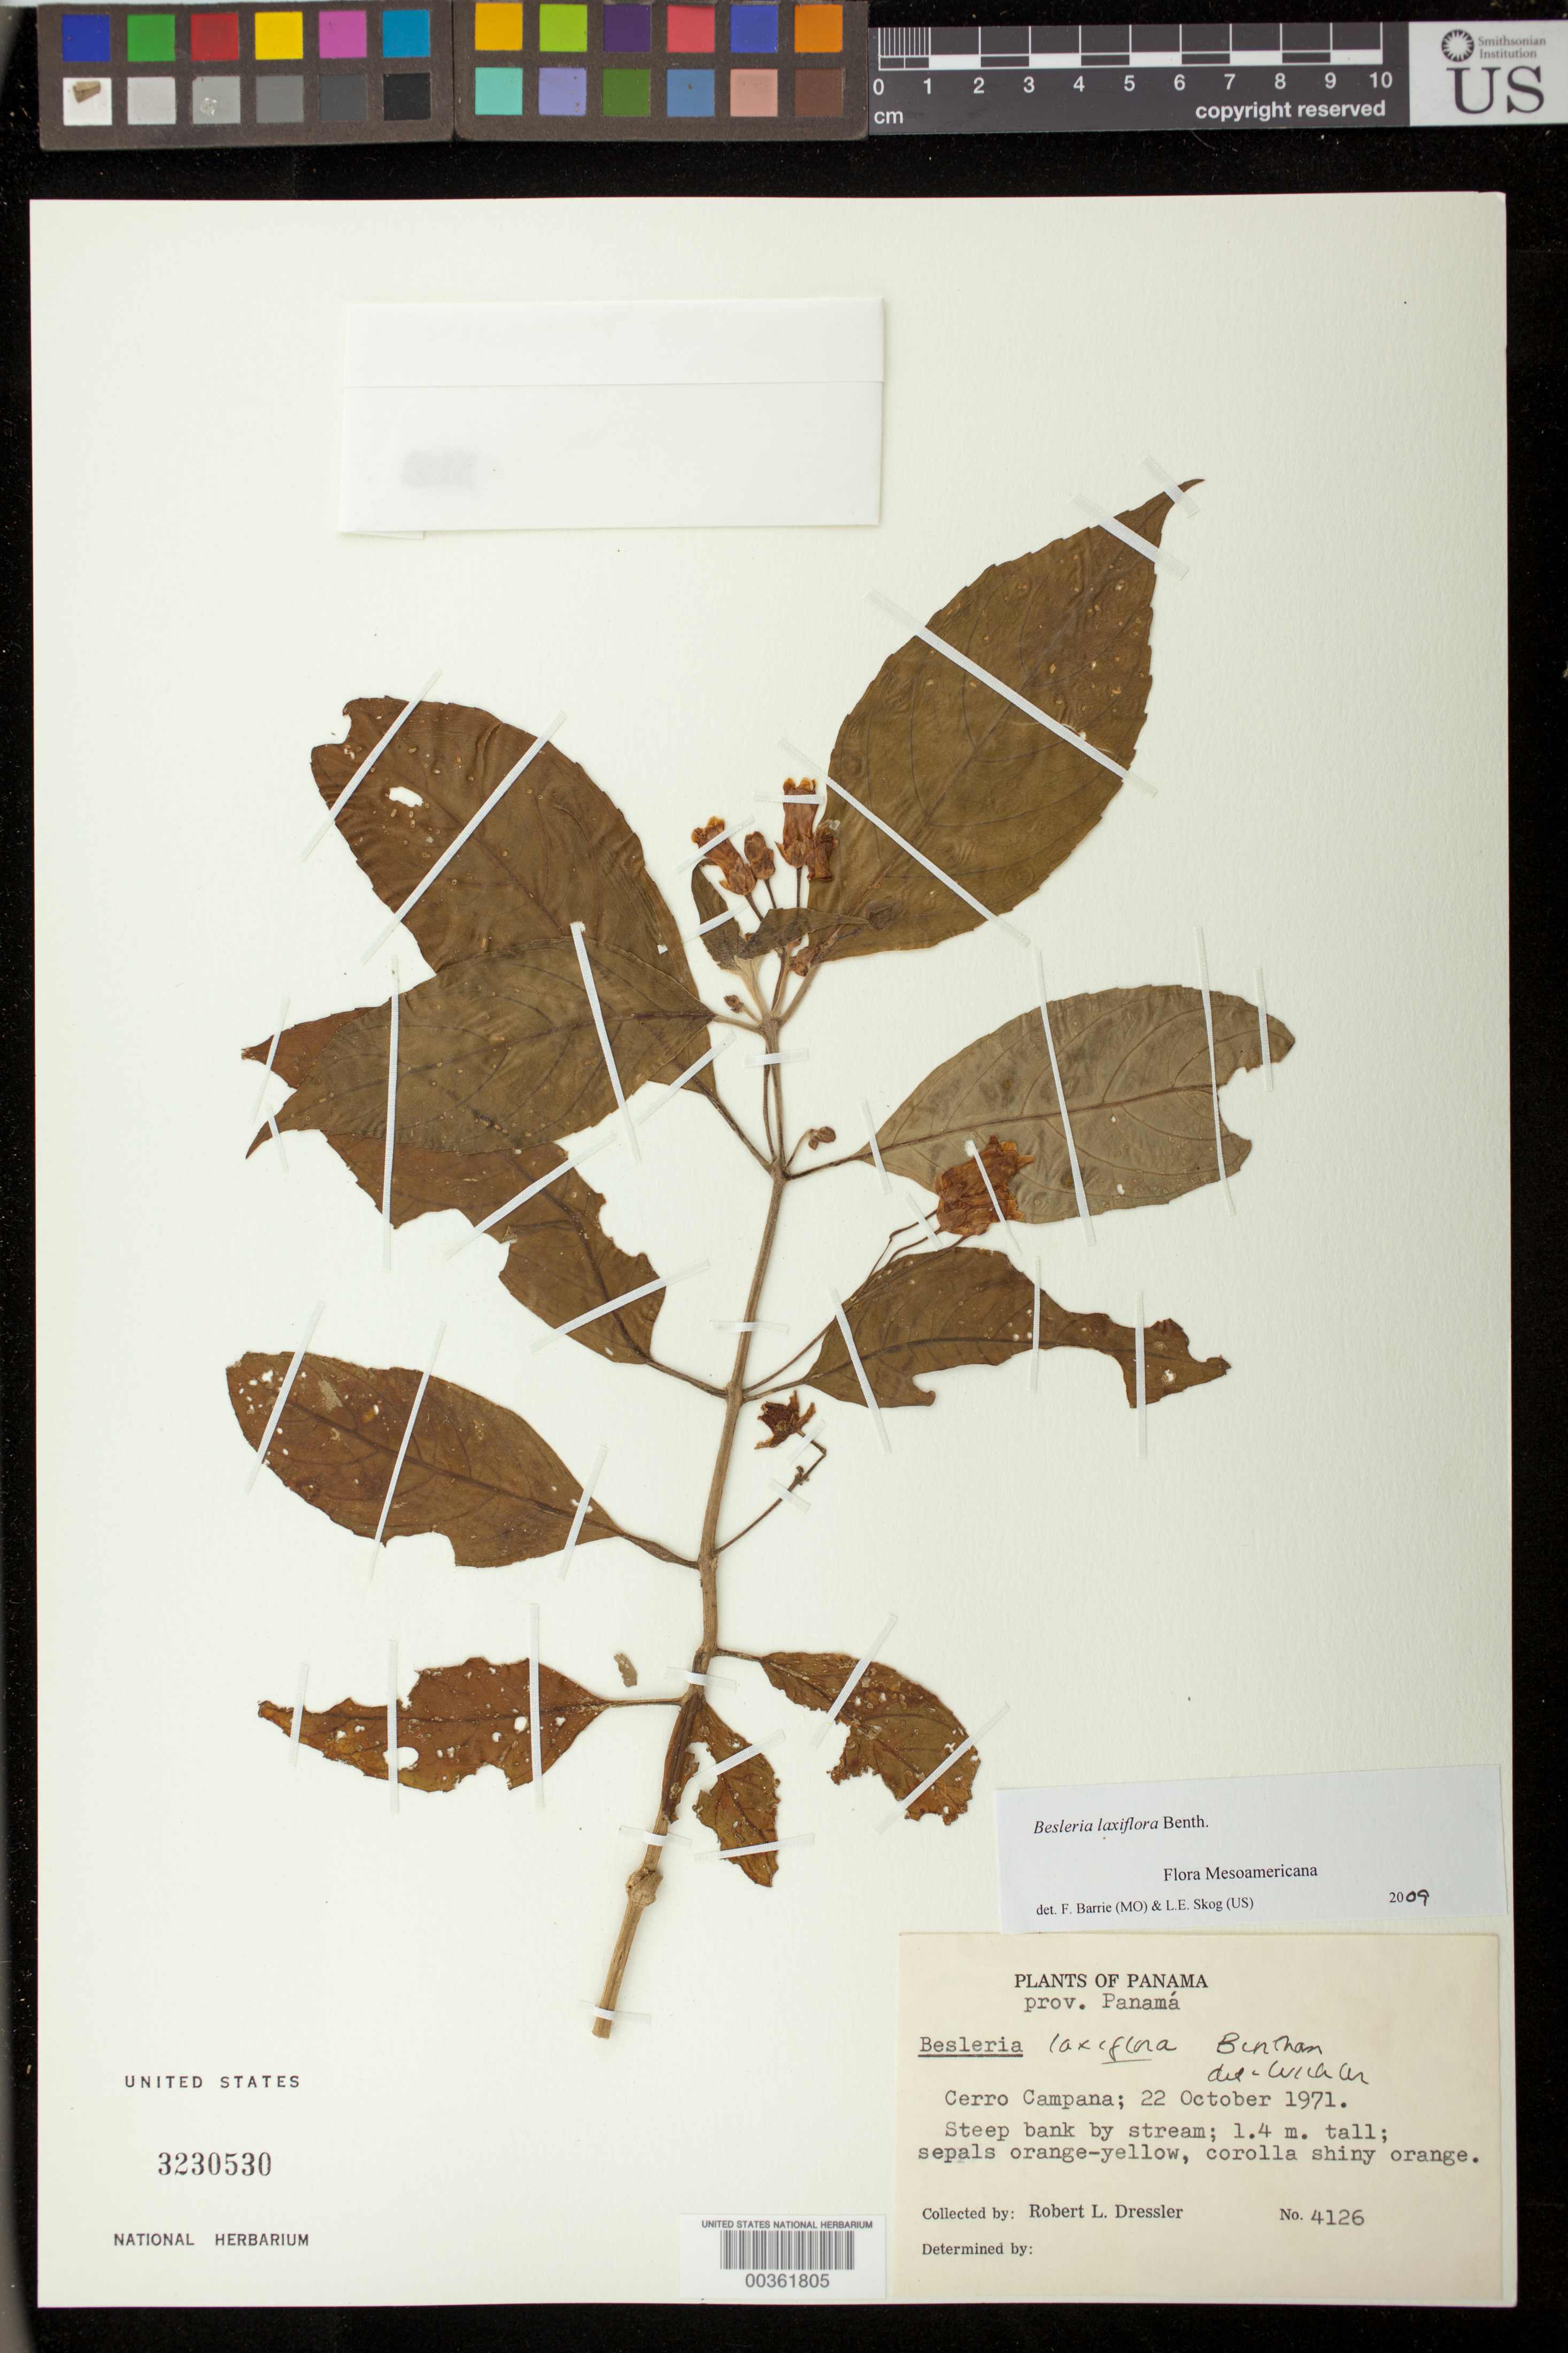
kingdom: Plantae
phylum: Tracheophyta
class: Magnoliopsida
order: Lamiales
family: Gesneriaceae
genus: Besleria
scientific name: Besleria laxiflora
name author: Benth.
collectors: R. Dressler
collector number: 4126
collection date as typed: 22 Oct 1971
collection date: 1971-10-22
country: Panama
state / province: Panamá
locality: Cerro Campana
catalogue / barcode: US 3230530